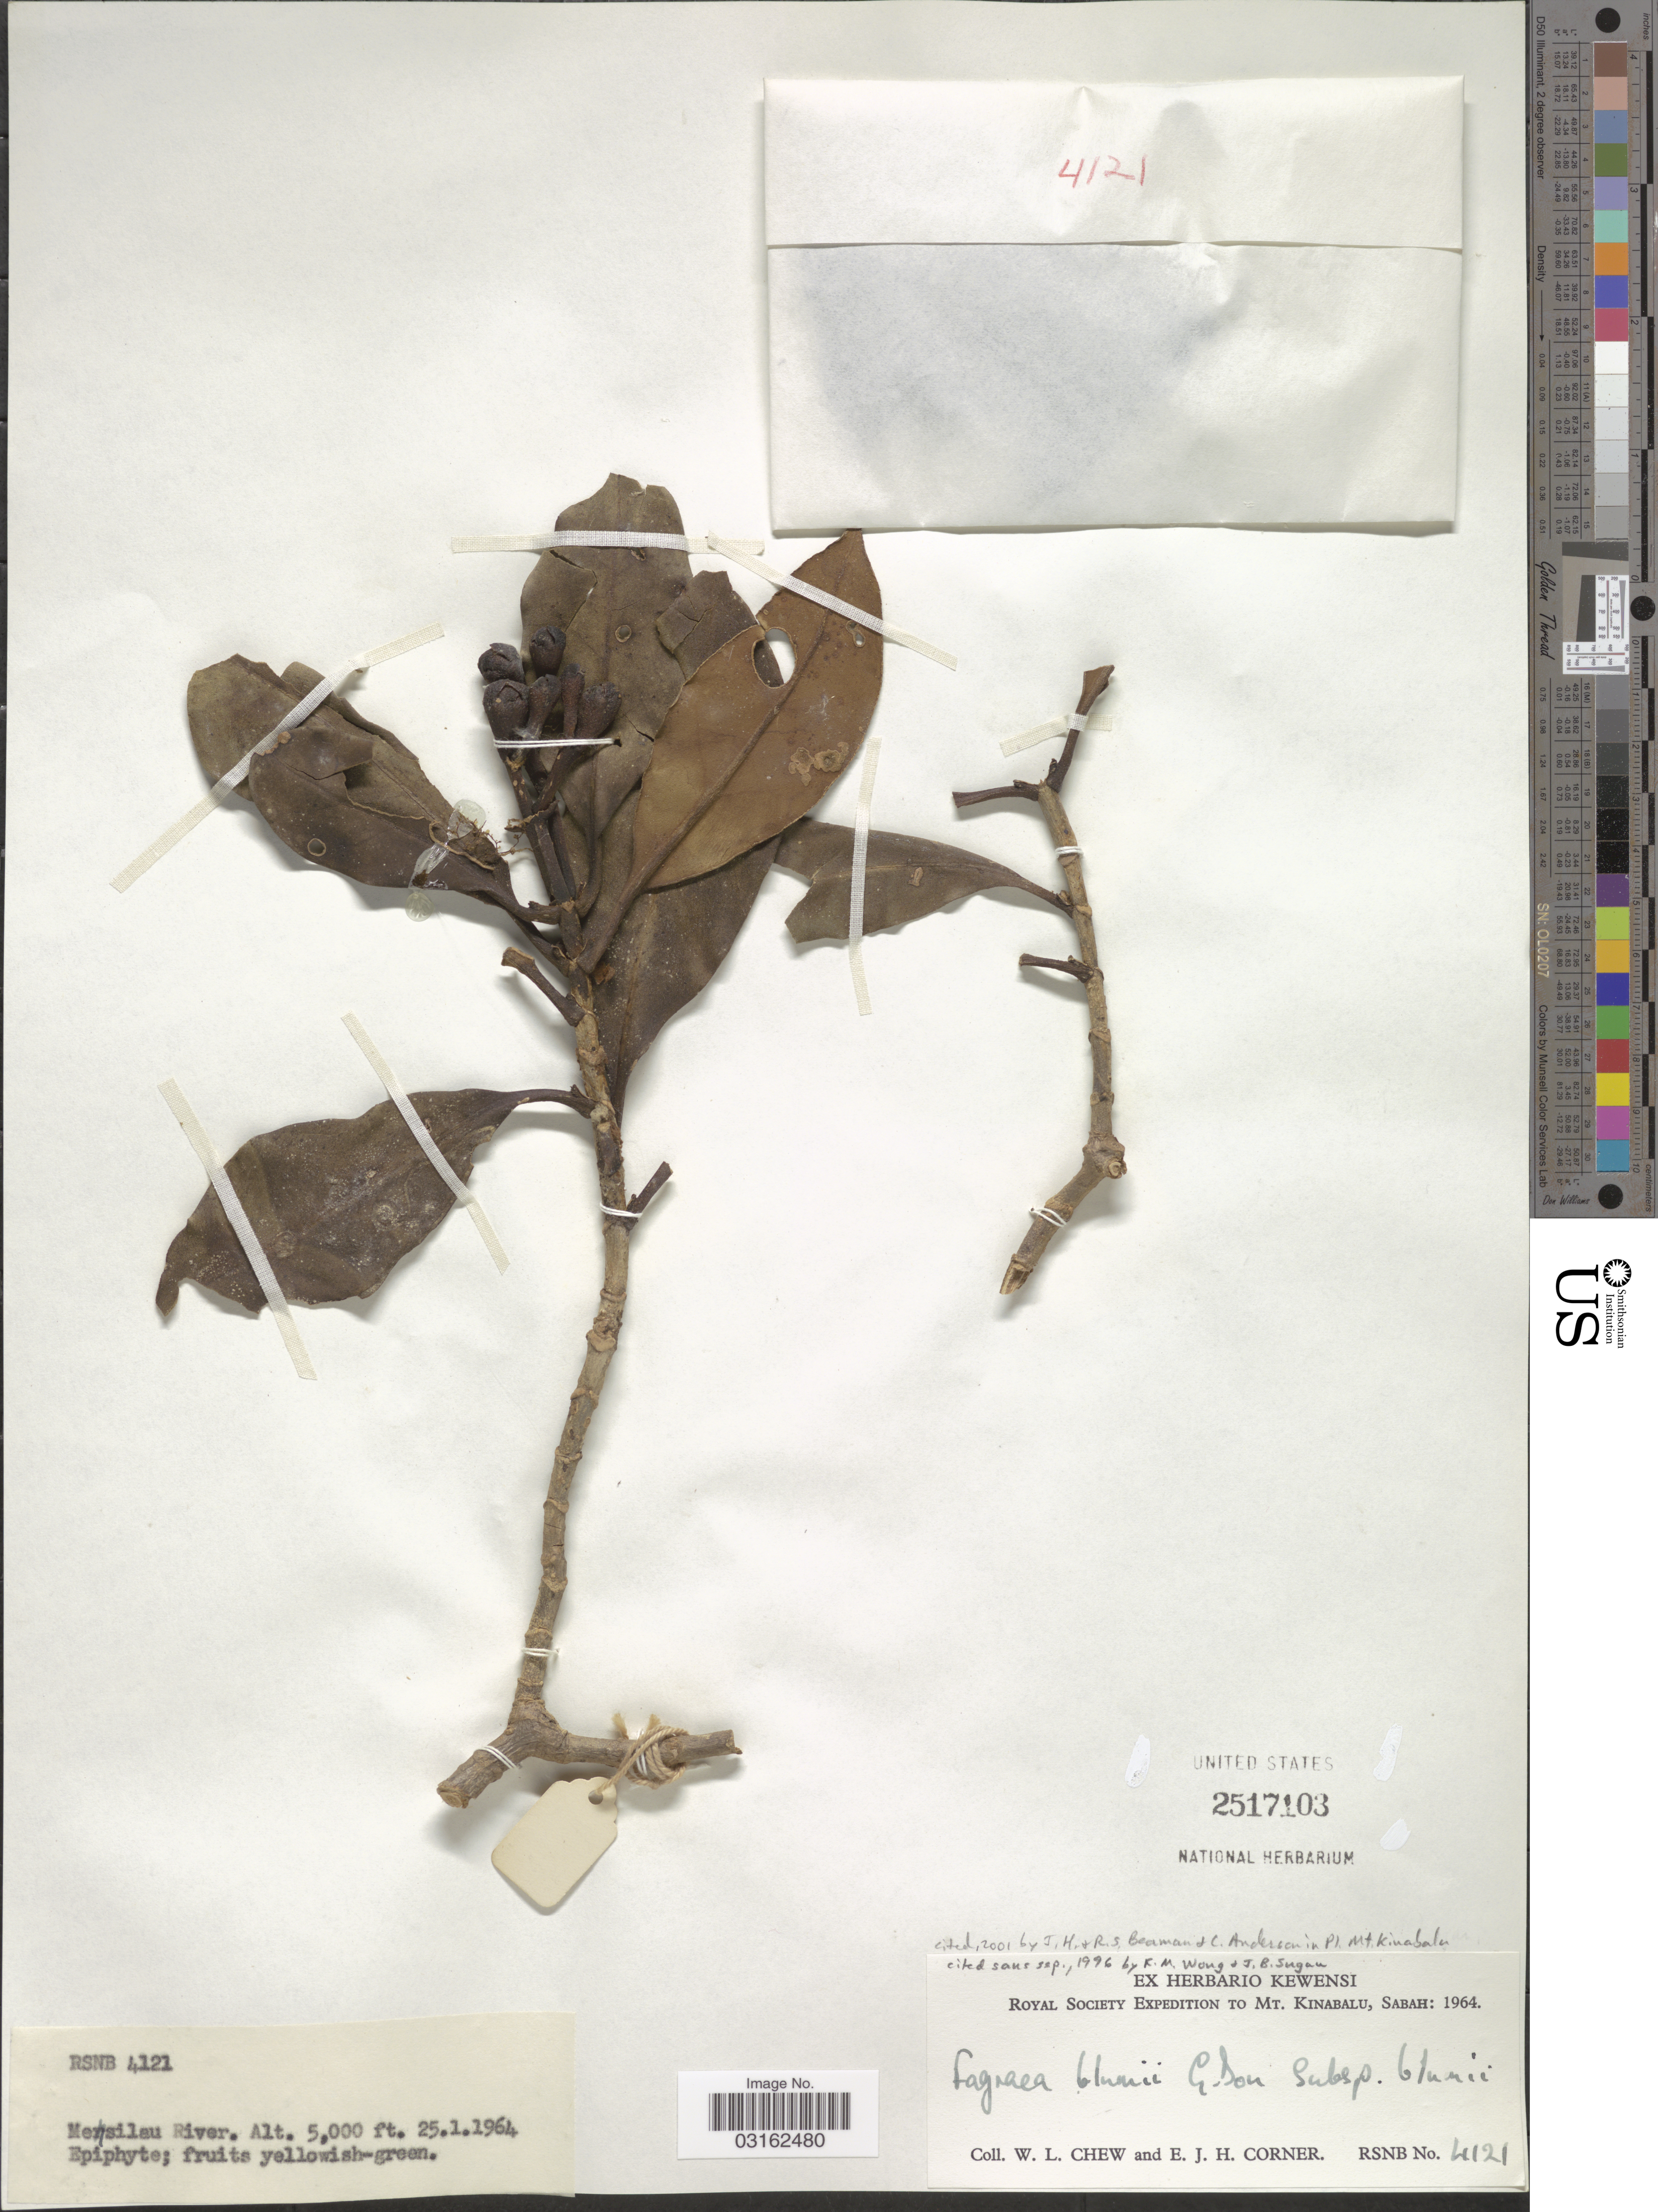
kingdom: Plantae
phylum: Tracheophyta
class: Magnoliopsida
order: Gentianales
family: Gentianaceae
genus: Fagraea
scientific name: Fagraea blumei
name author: G. Don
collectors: W. Chew & E. Corner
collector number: RSNB4121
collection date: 1964-01-25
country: Malaysia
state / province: Sabah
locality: Mesilau River. Mt. Kinabalu.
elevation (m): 1524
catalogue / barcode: US 2517103